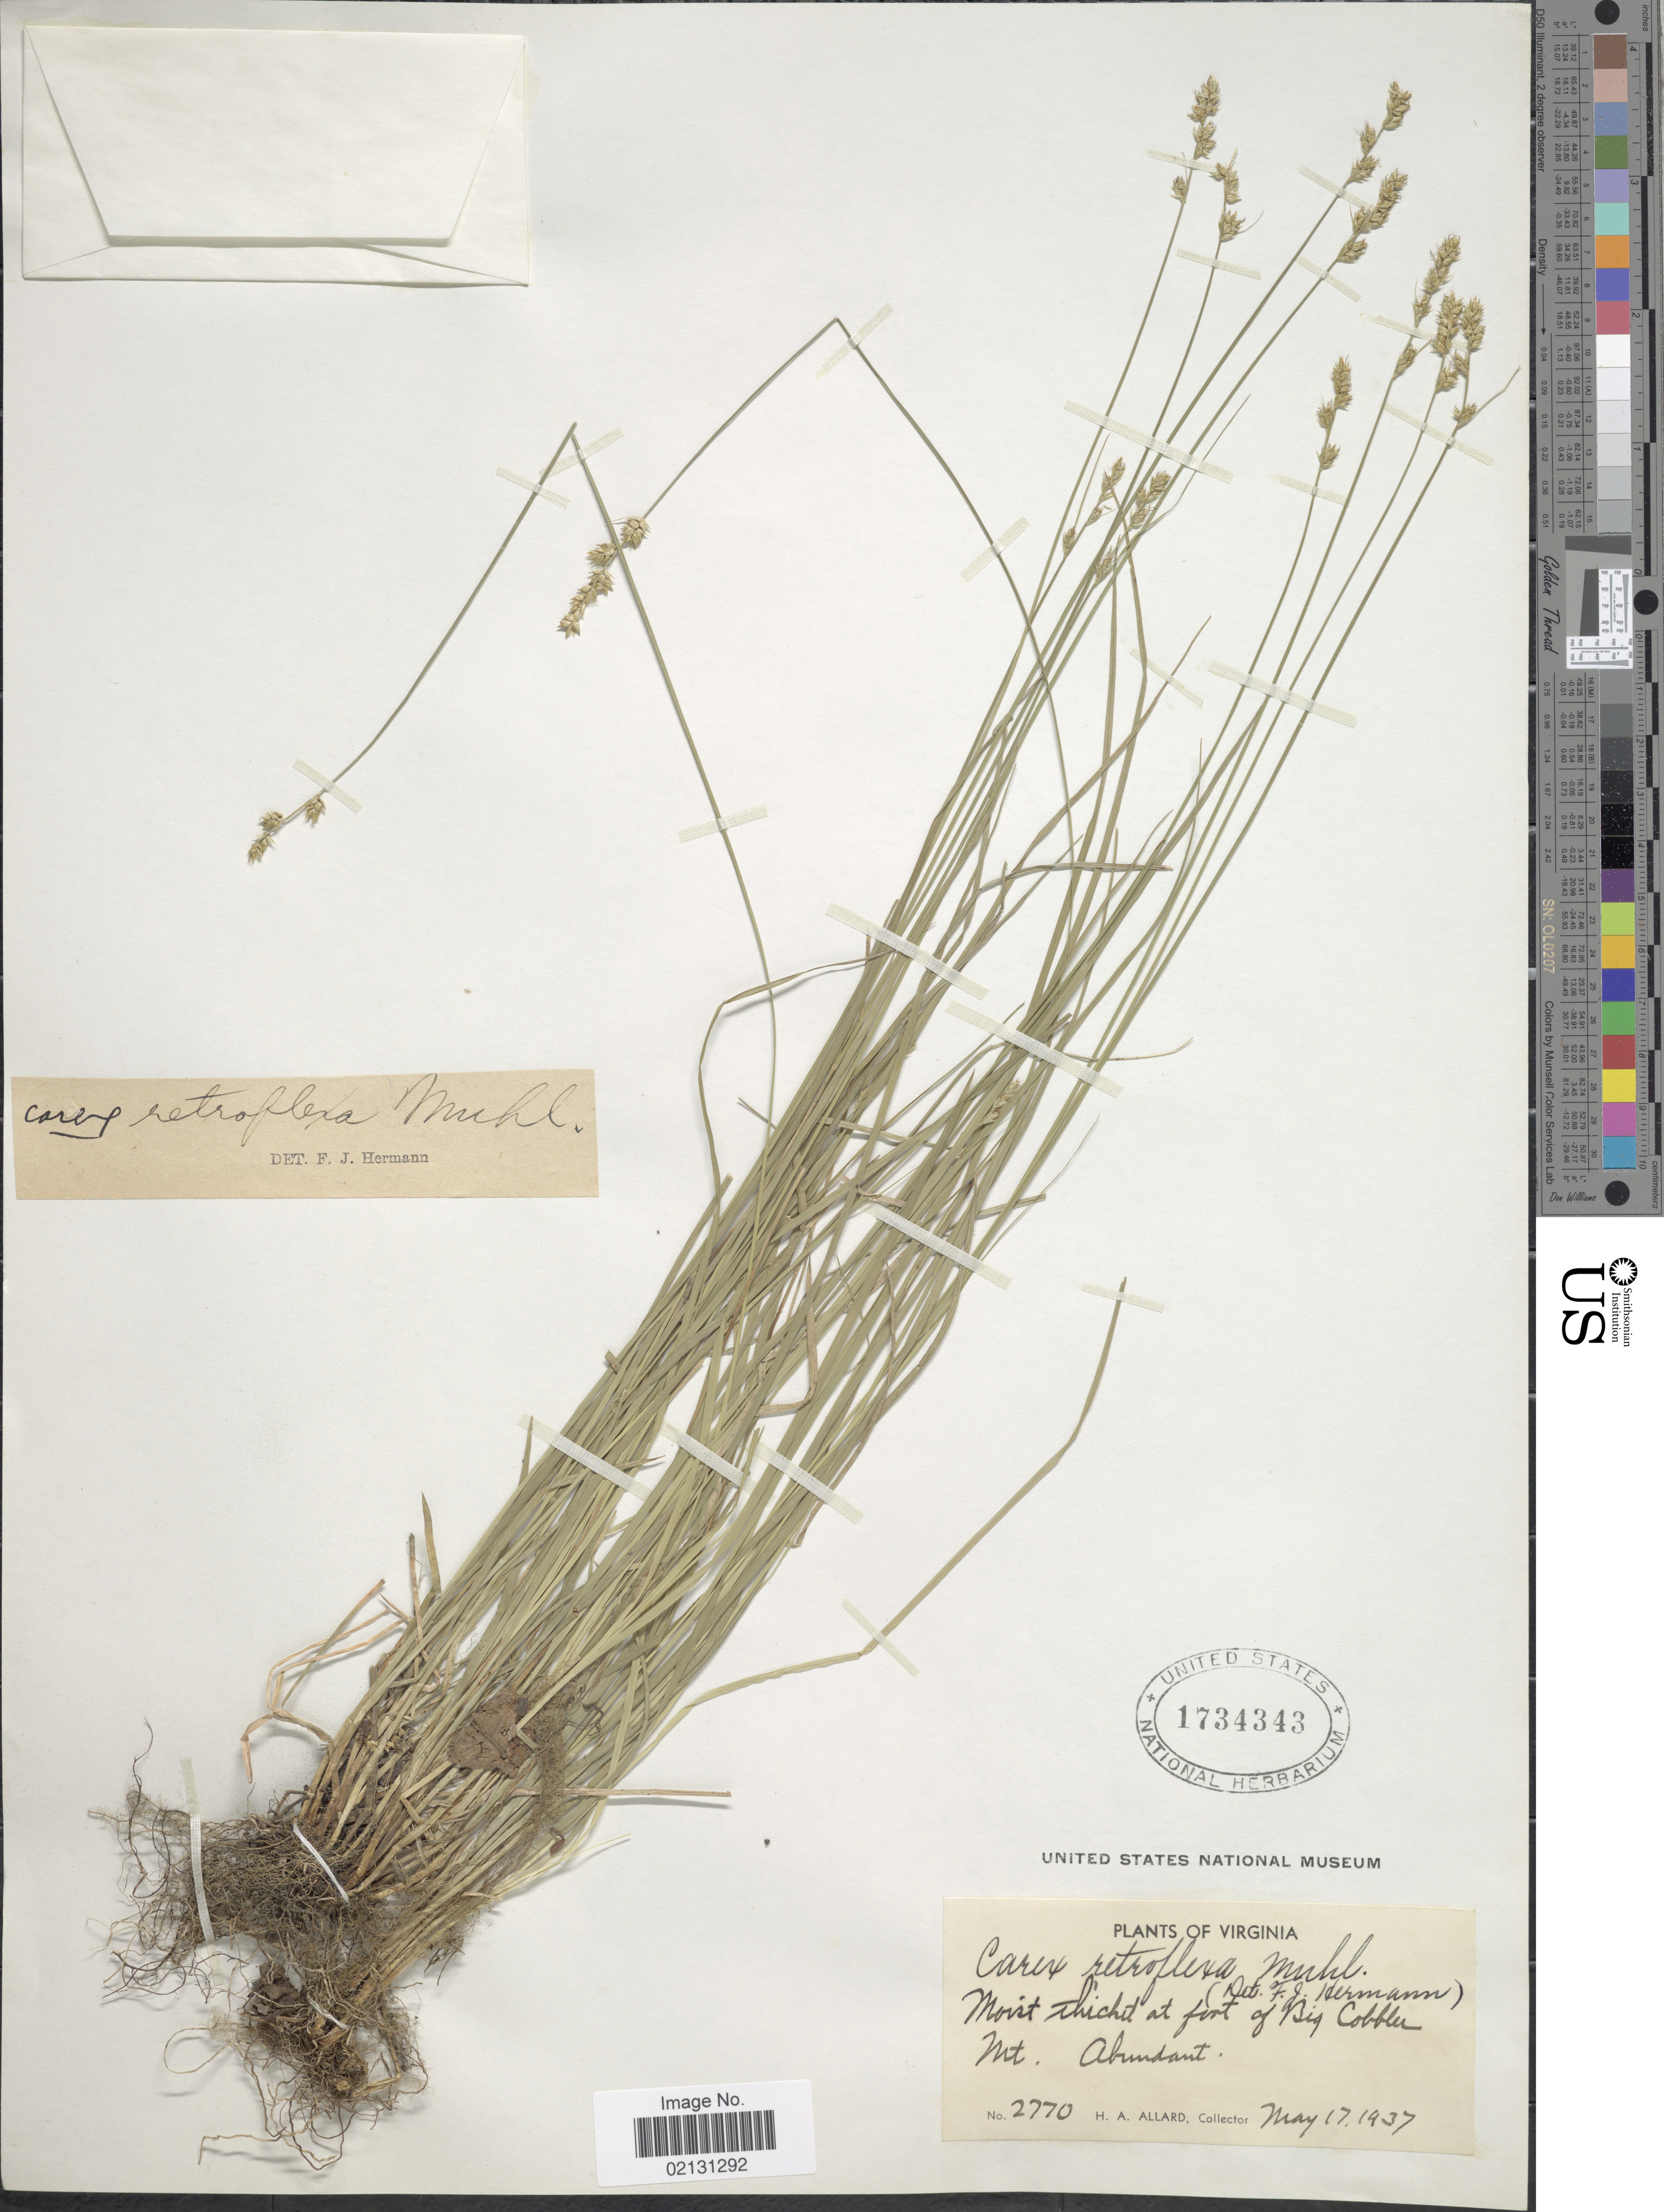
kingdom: Plantae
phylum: Tracheophyta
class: Liliopsida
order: Poales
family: Cyperaceae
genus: Carex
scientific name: Carex retroflexa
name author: Muhl. ex Willd.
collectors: H. A. Allard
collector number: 2770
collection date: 1937-05-17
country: United States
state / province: Virginia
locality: Moist thicket at ford of Big Cobbler, Mt Abundant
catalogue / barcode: US 1734343